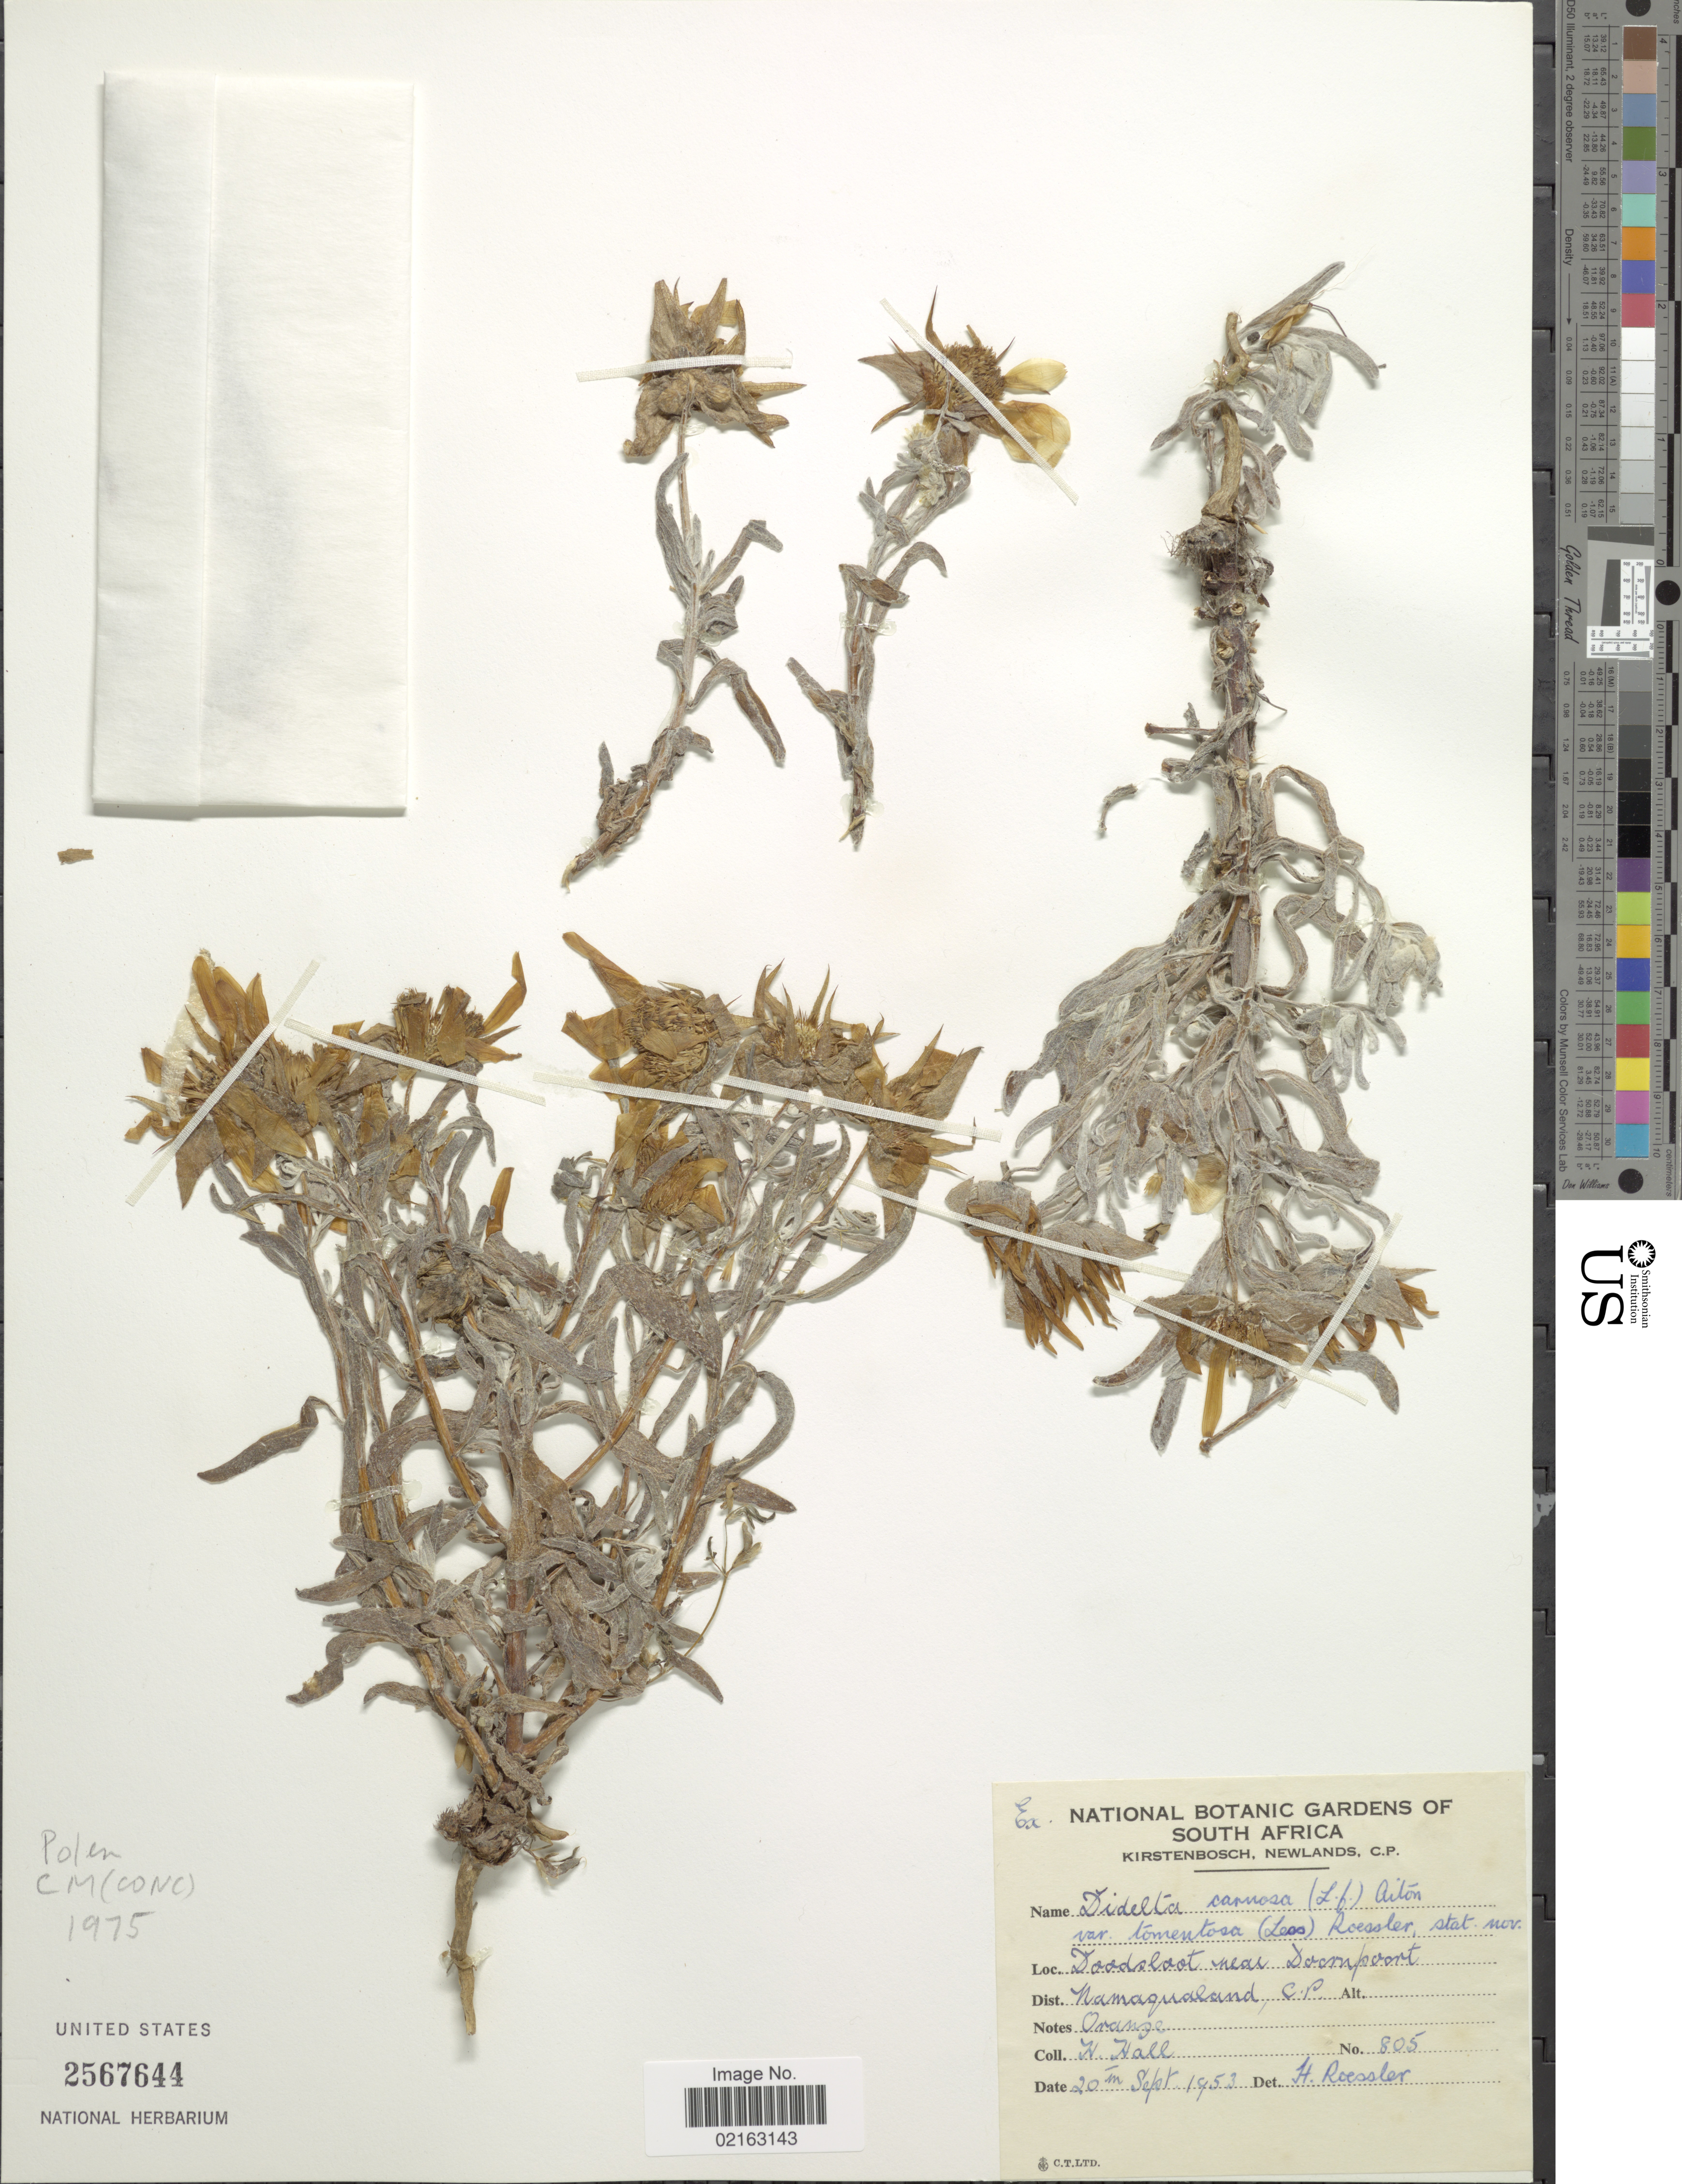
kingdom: Plantae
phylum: Tracheophyta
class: Magnoliopsida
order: Asterales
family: Asteraceae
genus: Didelta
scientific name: Didelta carnosa var. tomentosa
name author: (Less.) Roessler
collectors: H. Hall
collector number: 805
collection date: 1953-09-20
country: South Africa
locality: Doodsloot near Doornpoort. Dist. Namaqualand, C.P.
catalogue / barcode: US 2567644